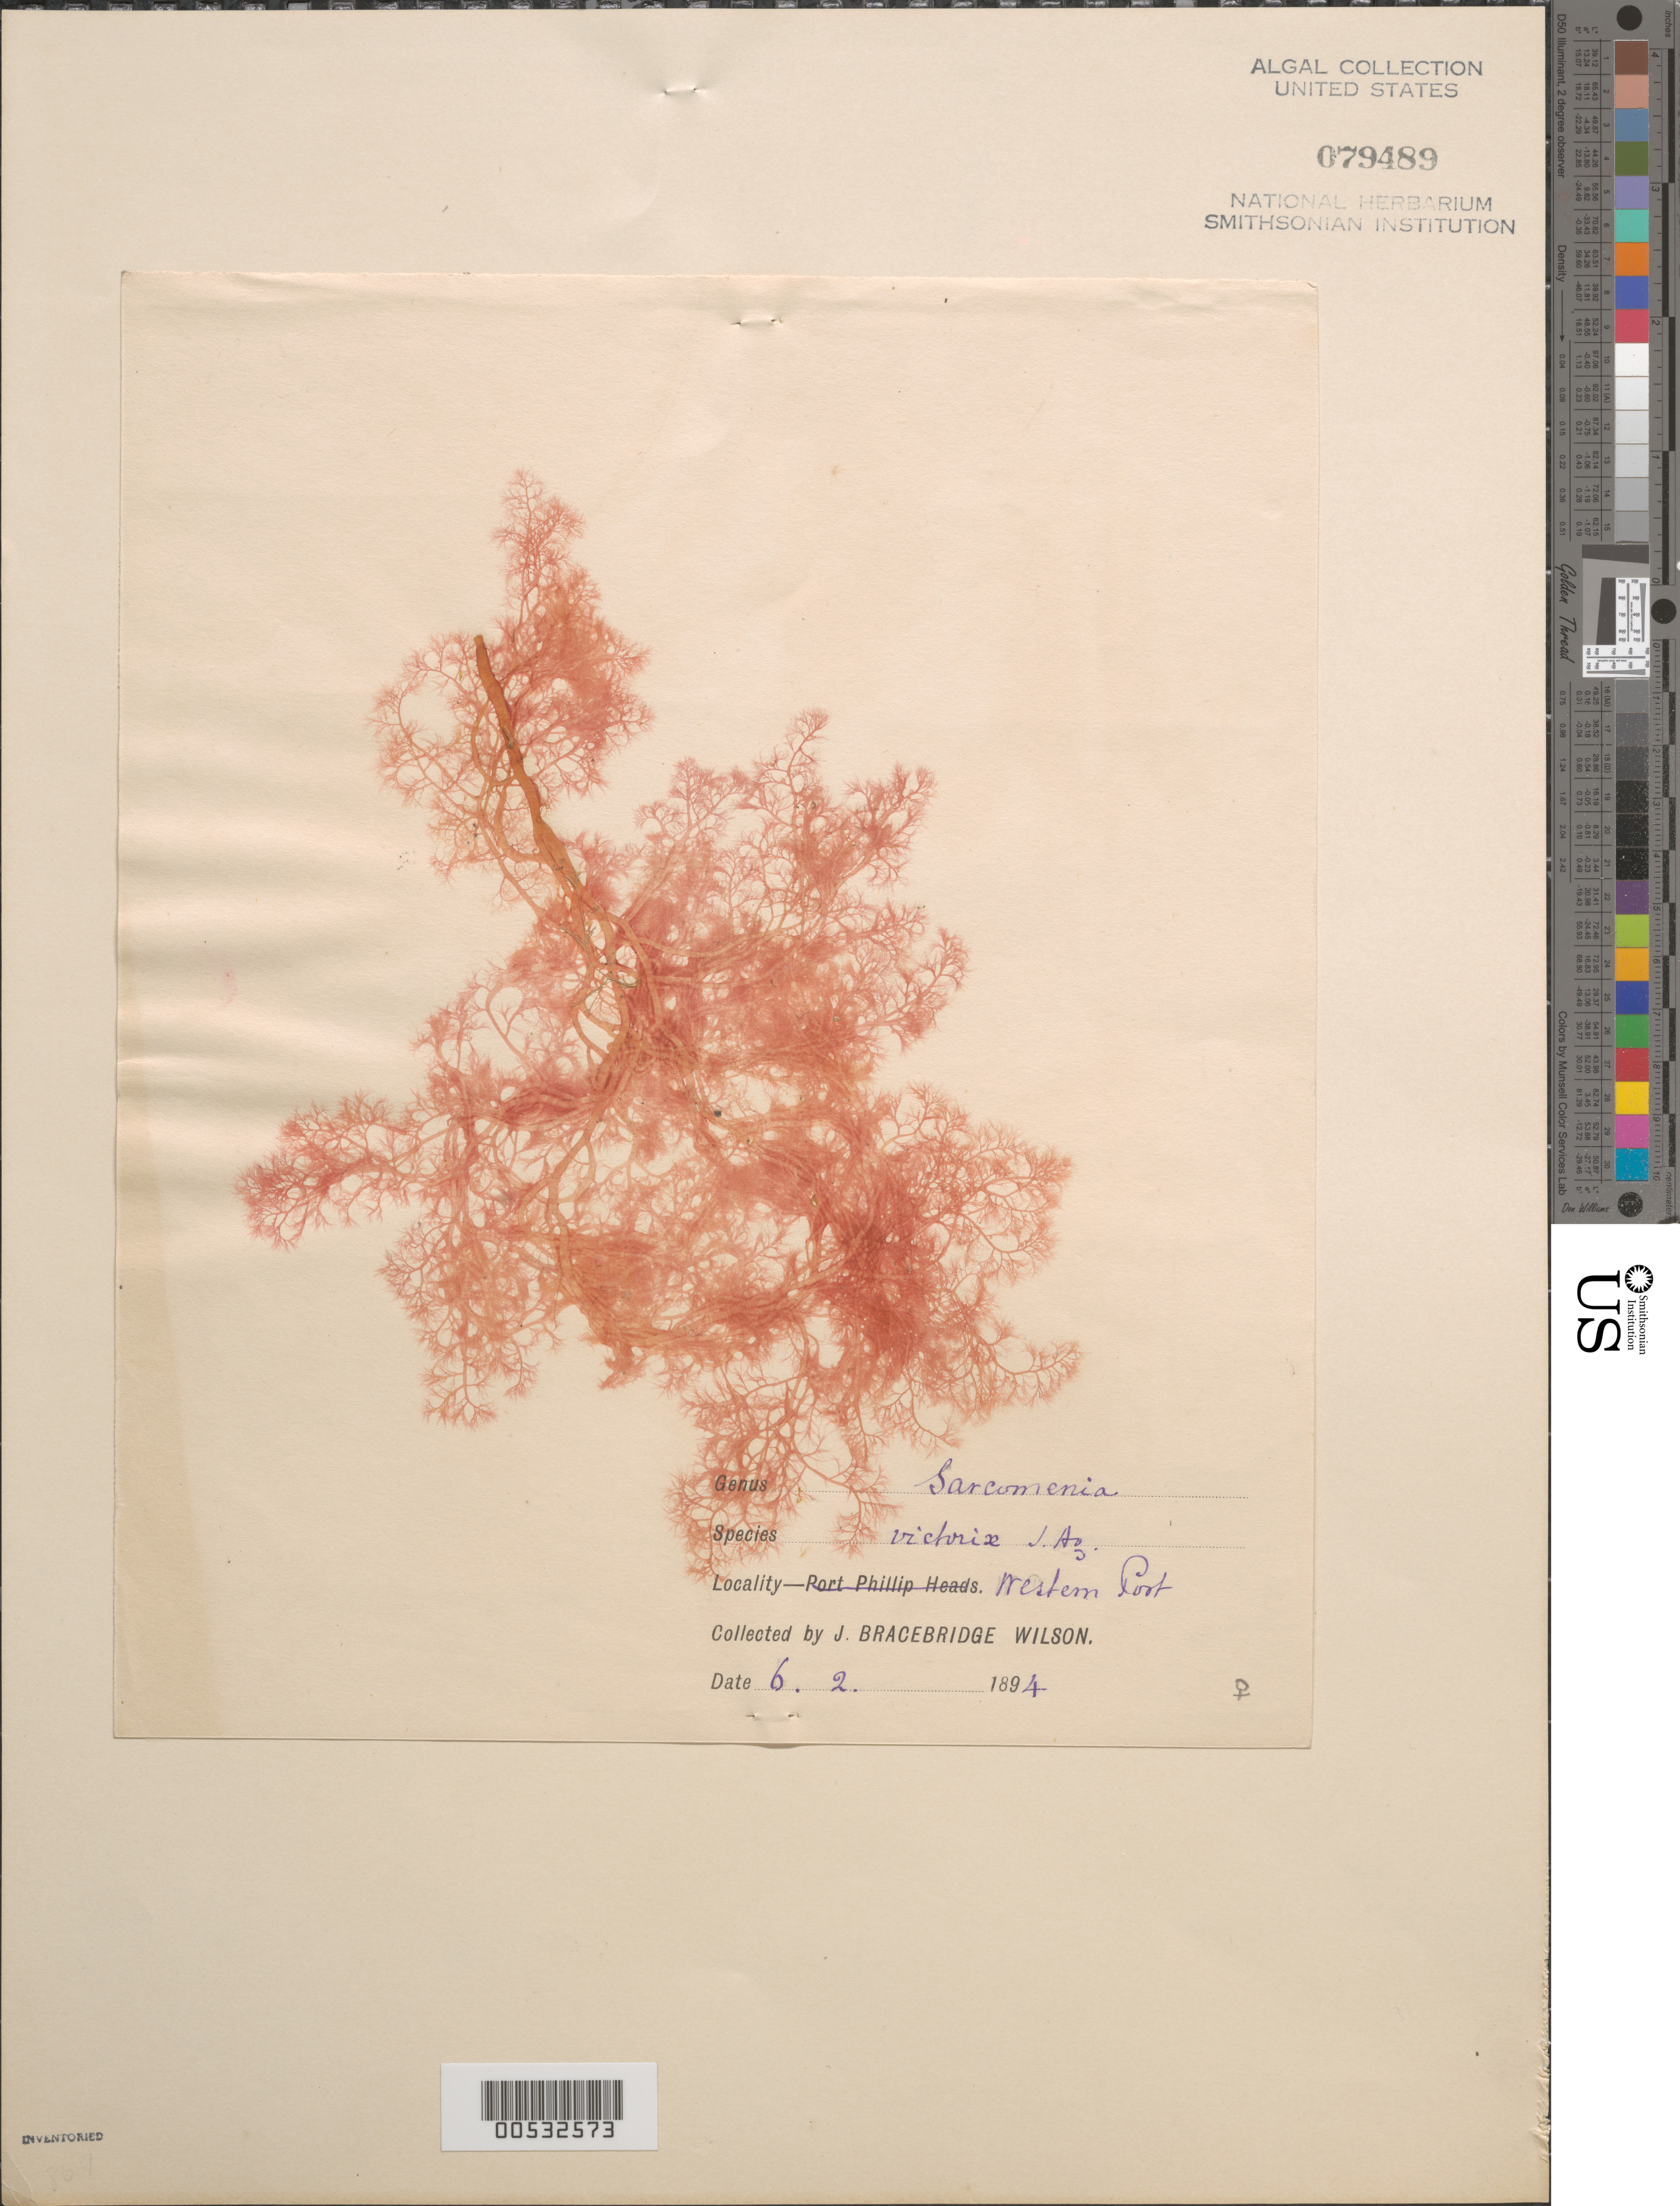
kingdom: Plantae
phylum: Rhodophyta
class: Florideophyceae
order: Ceramiales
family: Sarcomeniaceae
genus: Platysiphonia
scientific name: Platysiphonia victoriae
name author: (Harv. ex J. Agardh) Womersley & Shepley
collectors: J. B. Wilson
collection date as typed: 06 Feb 1894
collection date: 1894-02-06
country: Australia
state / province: Victoria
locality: Western Port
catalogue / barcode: US 79489